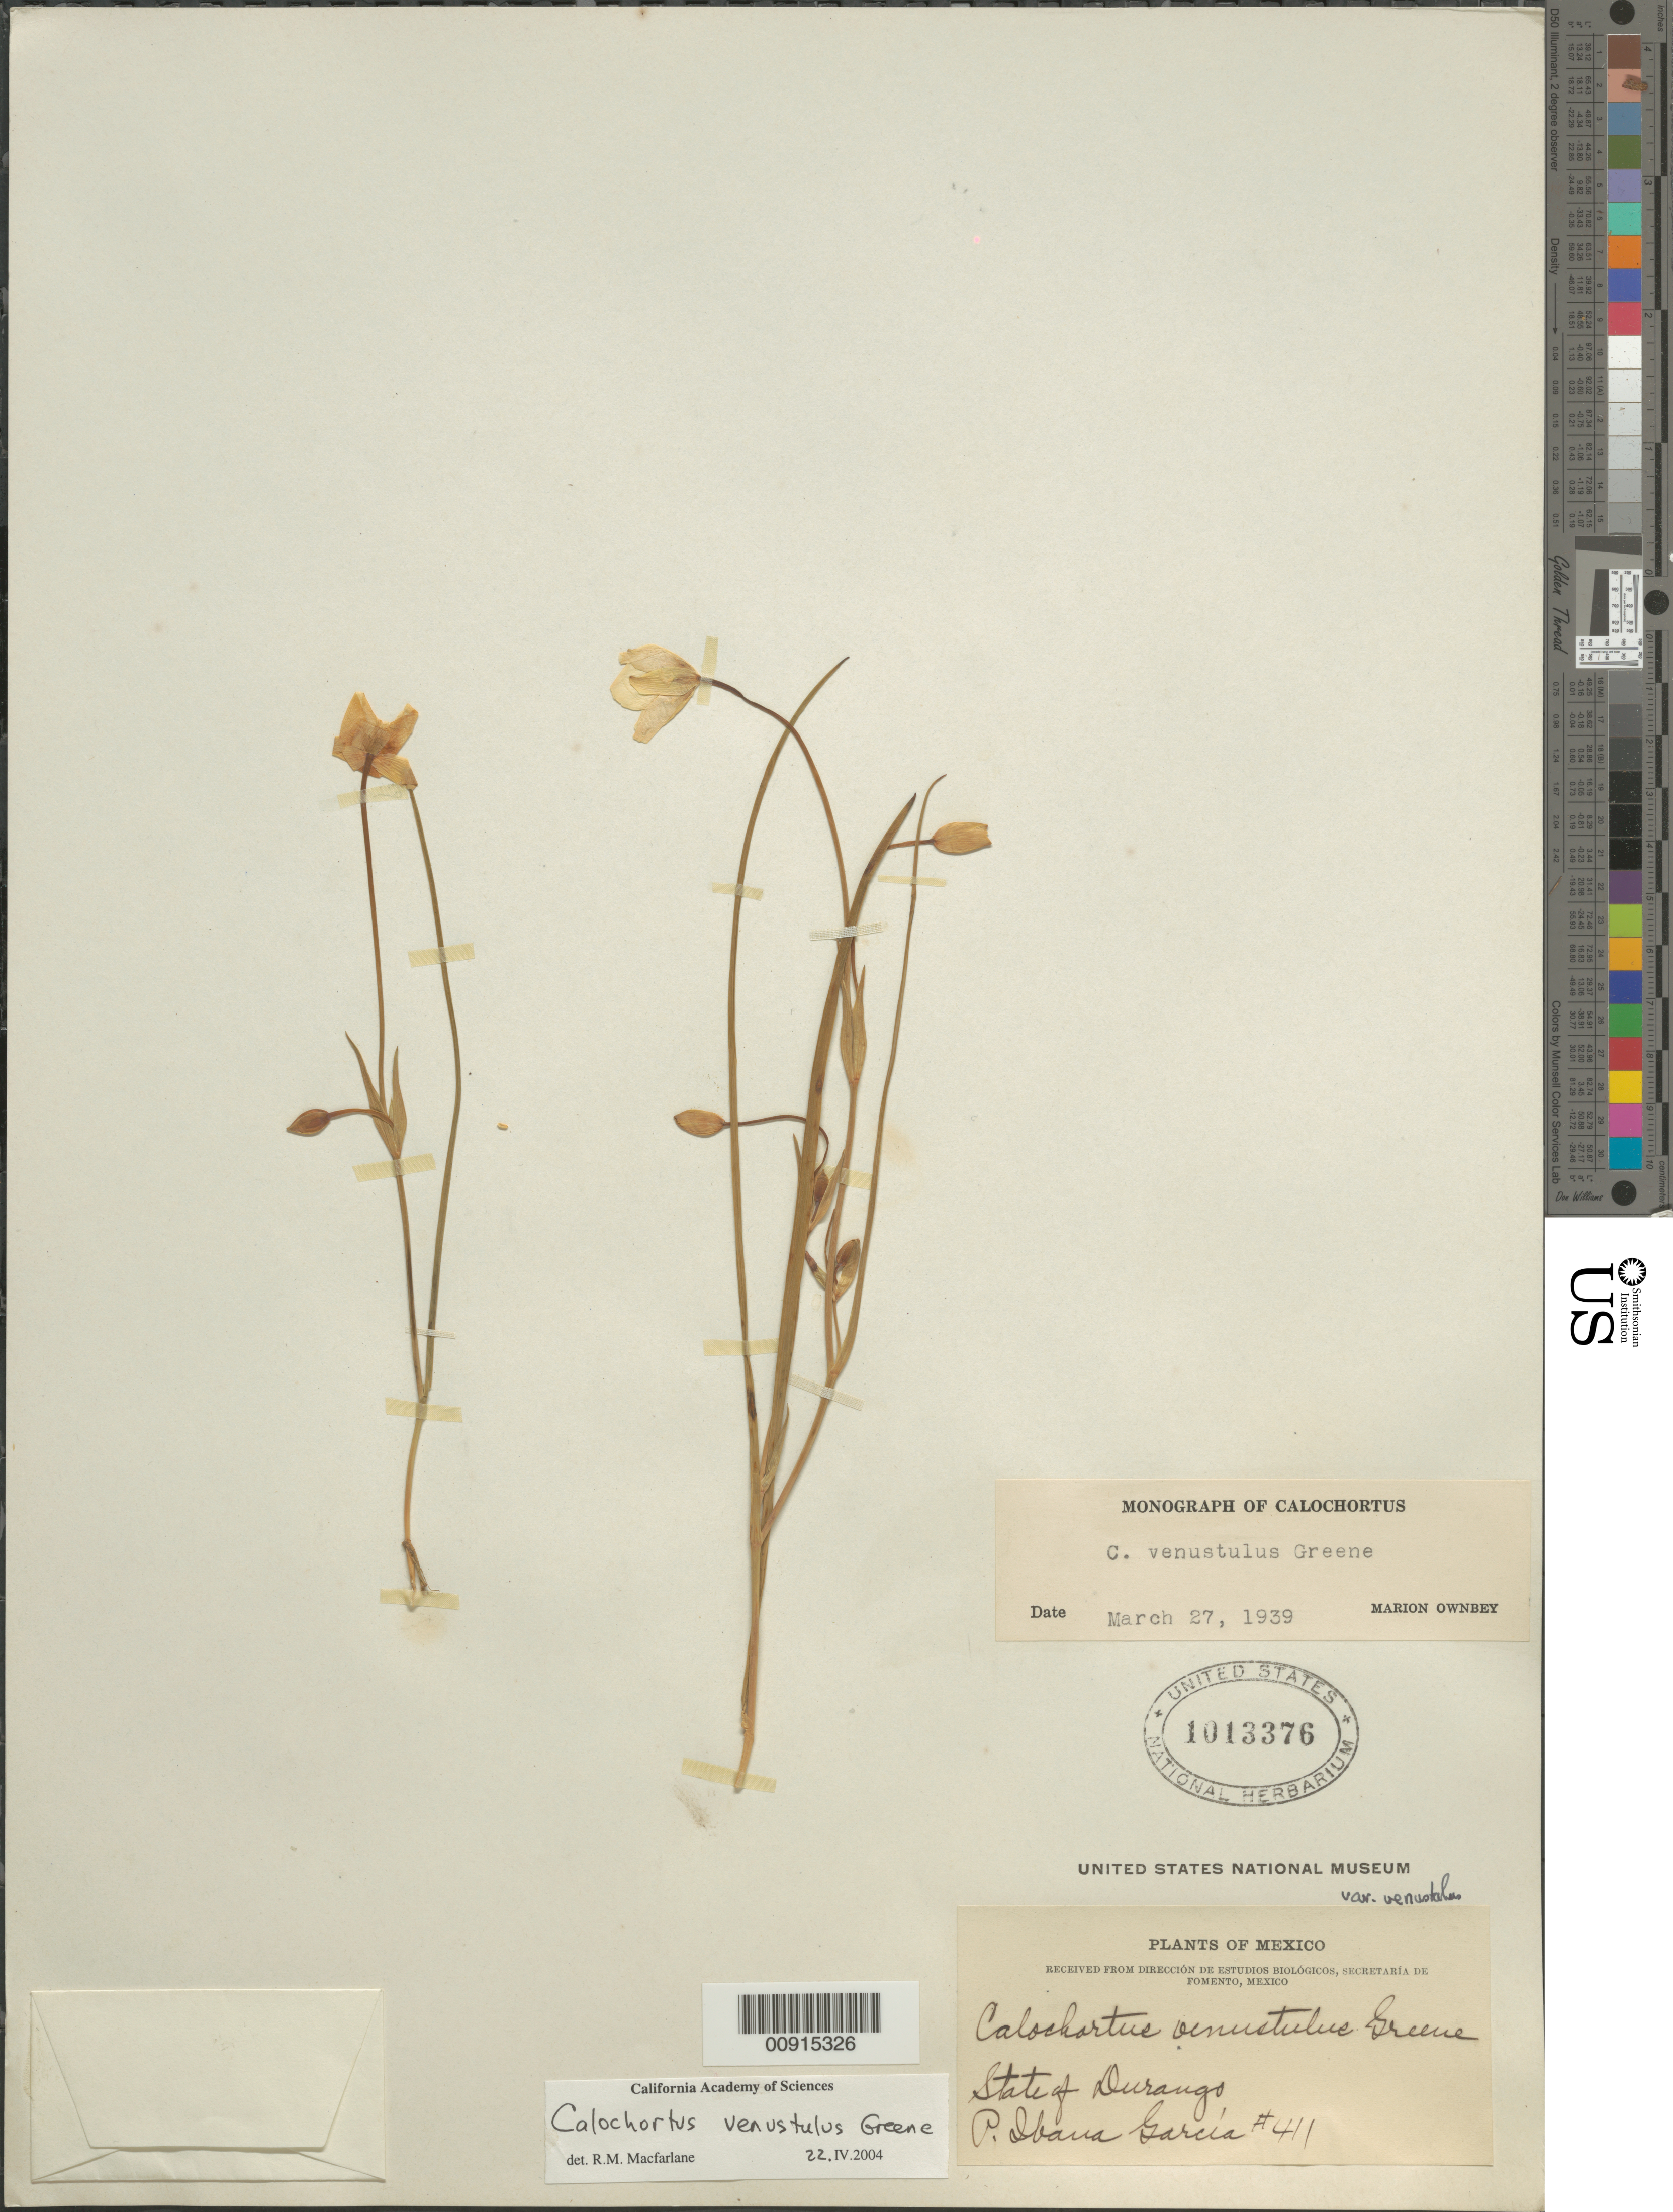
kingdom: Plantae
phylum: Tracheophyta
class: Liliopsida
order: Liliales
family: Liliaceae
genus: Calochortus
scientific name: Calochortus venustulus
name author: Greene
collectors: Ibarra García, P.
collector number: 411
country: Mexico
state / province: Durango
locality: State of Durango.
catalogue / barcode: US 1013376